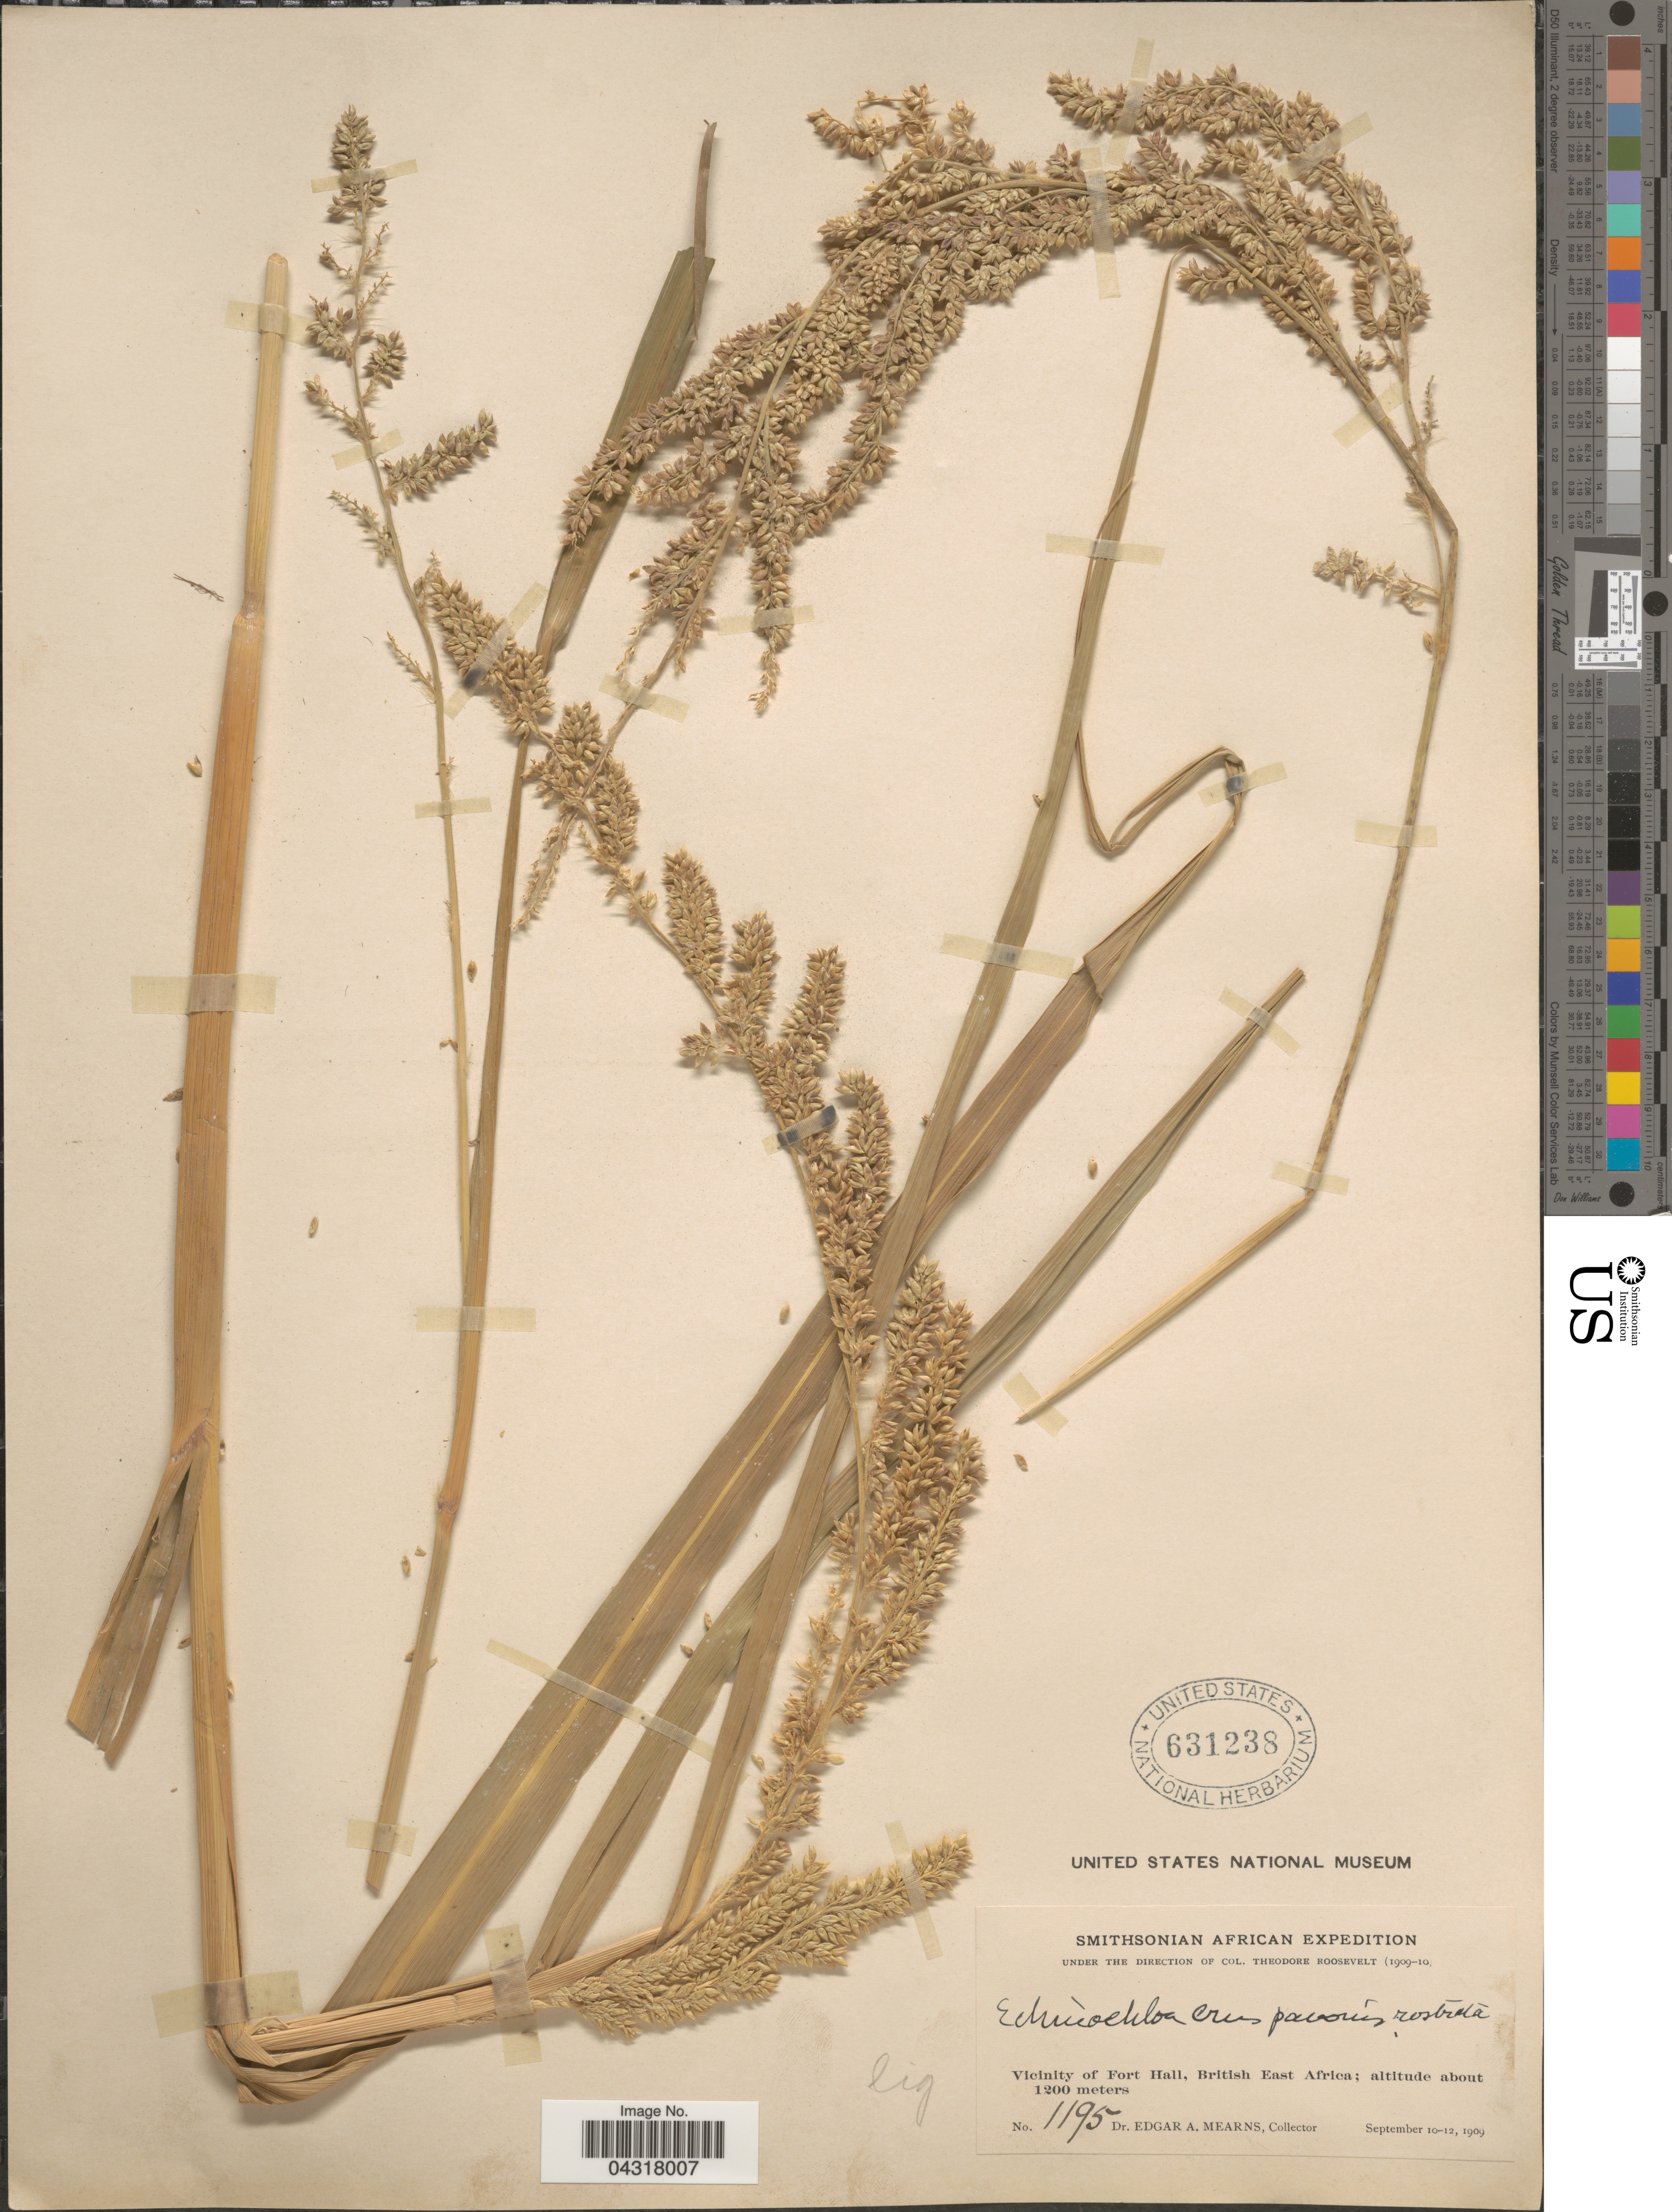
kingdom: Plantae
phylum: Tracheophyta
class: Liliopsida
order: Poales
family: Poaceae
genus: Echinochloa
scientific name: Echinochloa pyramidalis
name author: (Lam.) Hitchc. & Chase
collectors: E. A. Mearns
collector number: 1195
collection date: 1909-09-10/1909-09-12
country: Kenya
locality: Smithsonian African Expedition. Vicinity of Fort Hall, British East Africa.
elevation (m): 1200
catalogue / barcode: US 631238